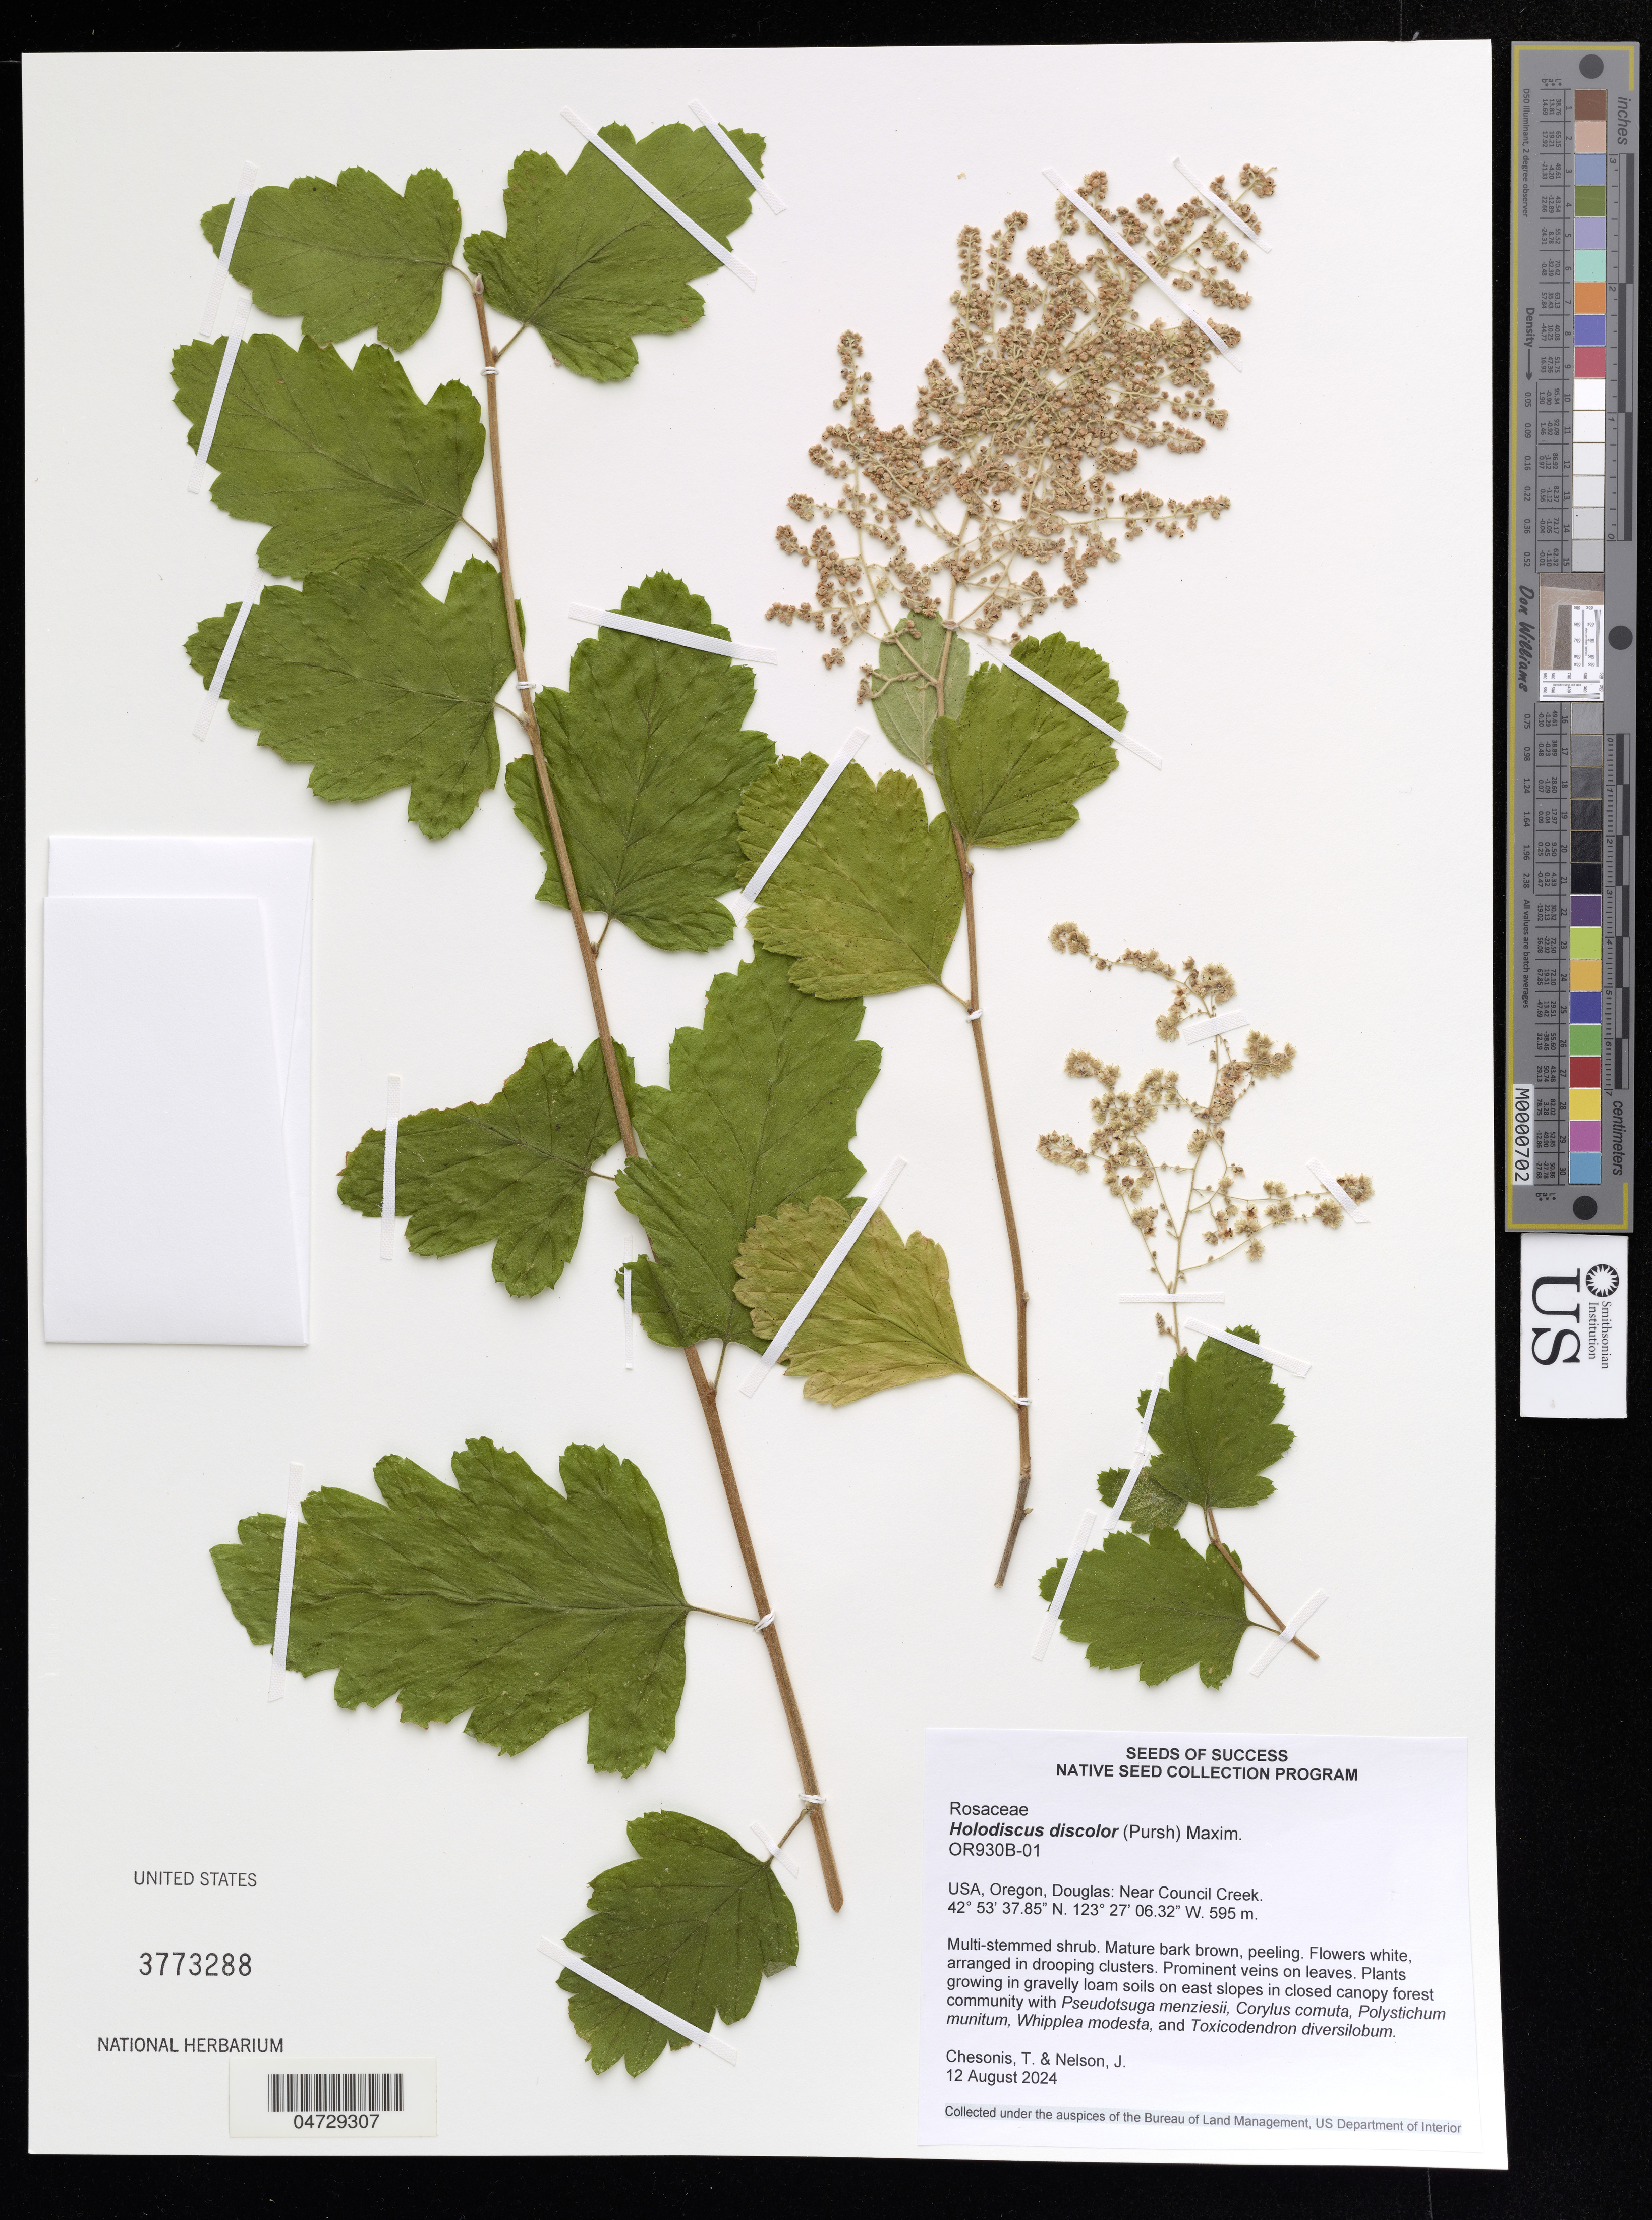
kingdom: Plantae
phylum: Tracheophyta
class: Magnoliopsida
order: Rosales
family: Rosaceae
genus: Holodiscus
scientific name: Holodiscus discolor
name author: (Pursh) Maxim.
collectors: T. Chesonis & J. Nelson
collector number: OR930B-01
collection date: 2024-08-12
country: United States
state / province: Oregon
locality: Douglas: Near Council Creek.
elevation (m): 595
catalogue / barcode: US 3773288